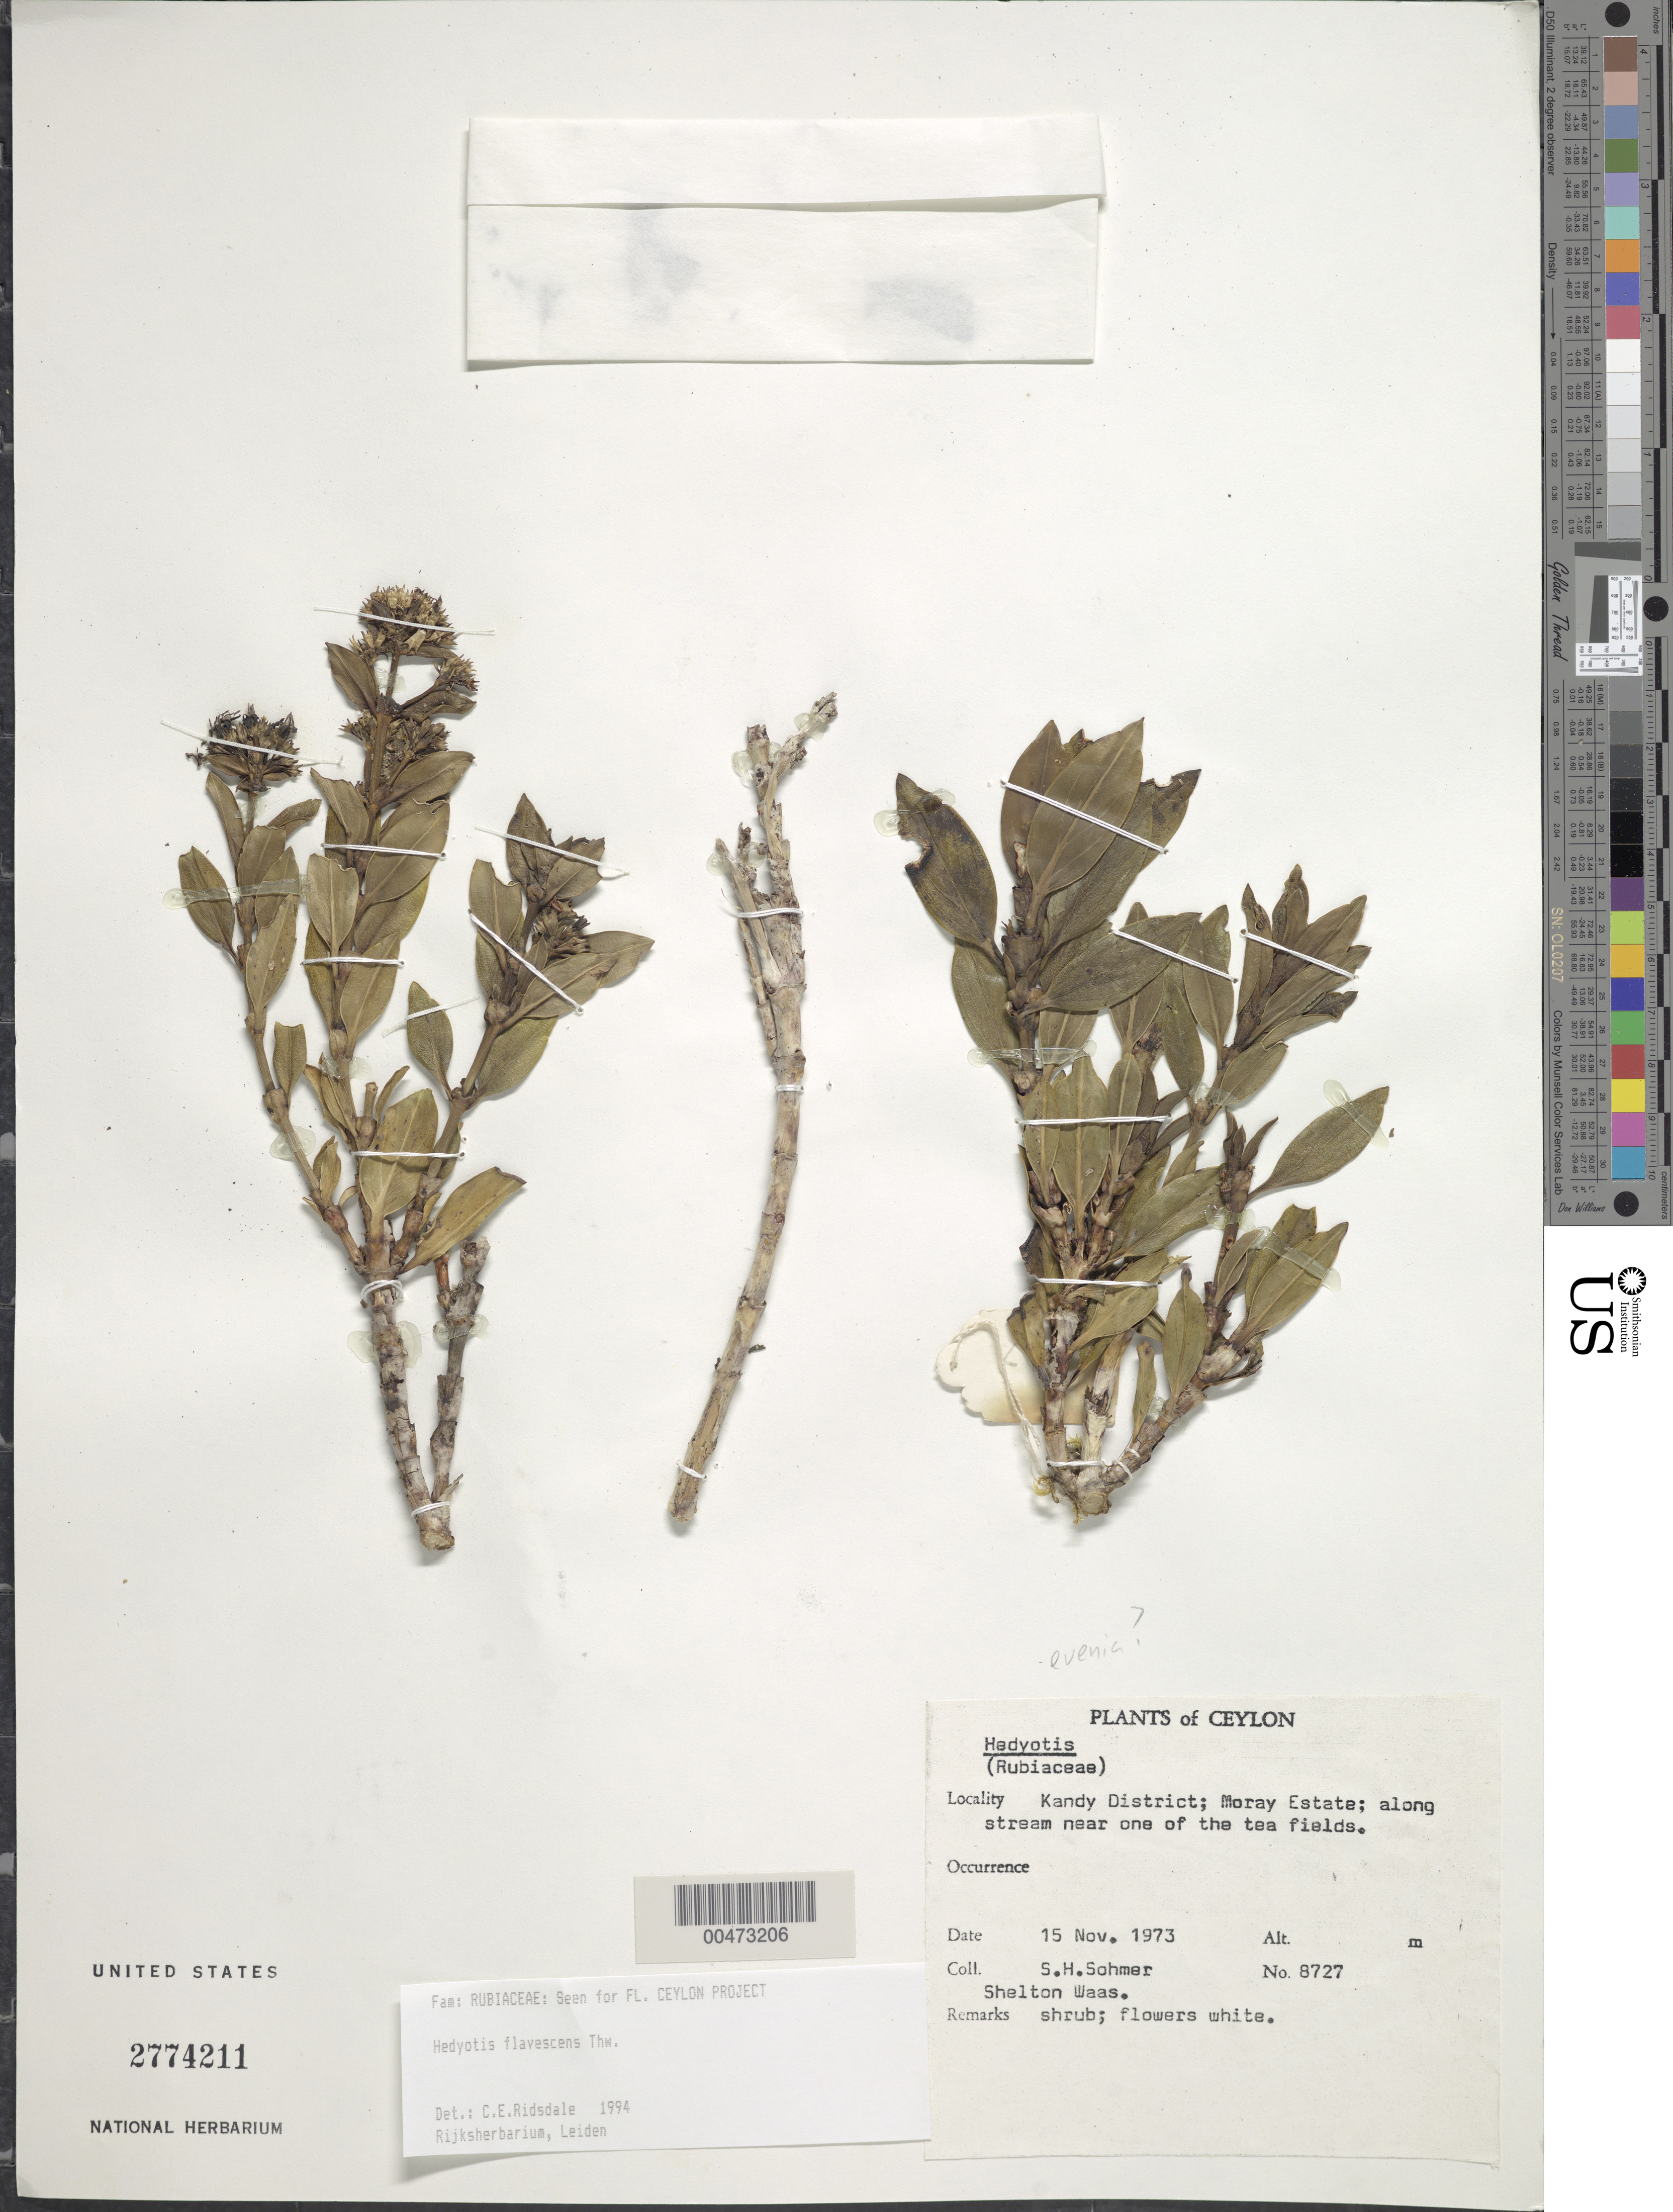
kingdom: Plantae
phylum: Tracheophyta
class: Magnoliopsida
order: Gentianales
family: Rubiaceae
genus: Hedyotis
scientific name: Hedyotis flavescens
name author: Thwaites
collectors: S. H. Sohmer & S. Waas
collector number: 8727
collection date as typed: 15 Nov 1973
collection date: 1973-11-15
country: Sri Lanka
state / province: Central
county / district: Kandy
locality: Moray Estate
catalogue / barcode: US 2774211